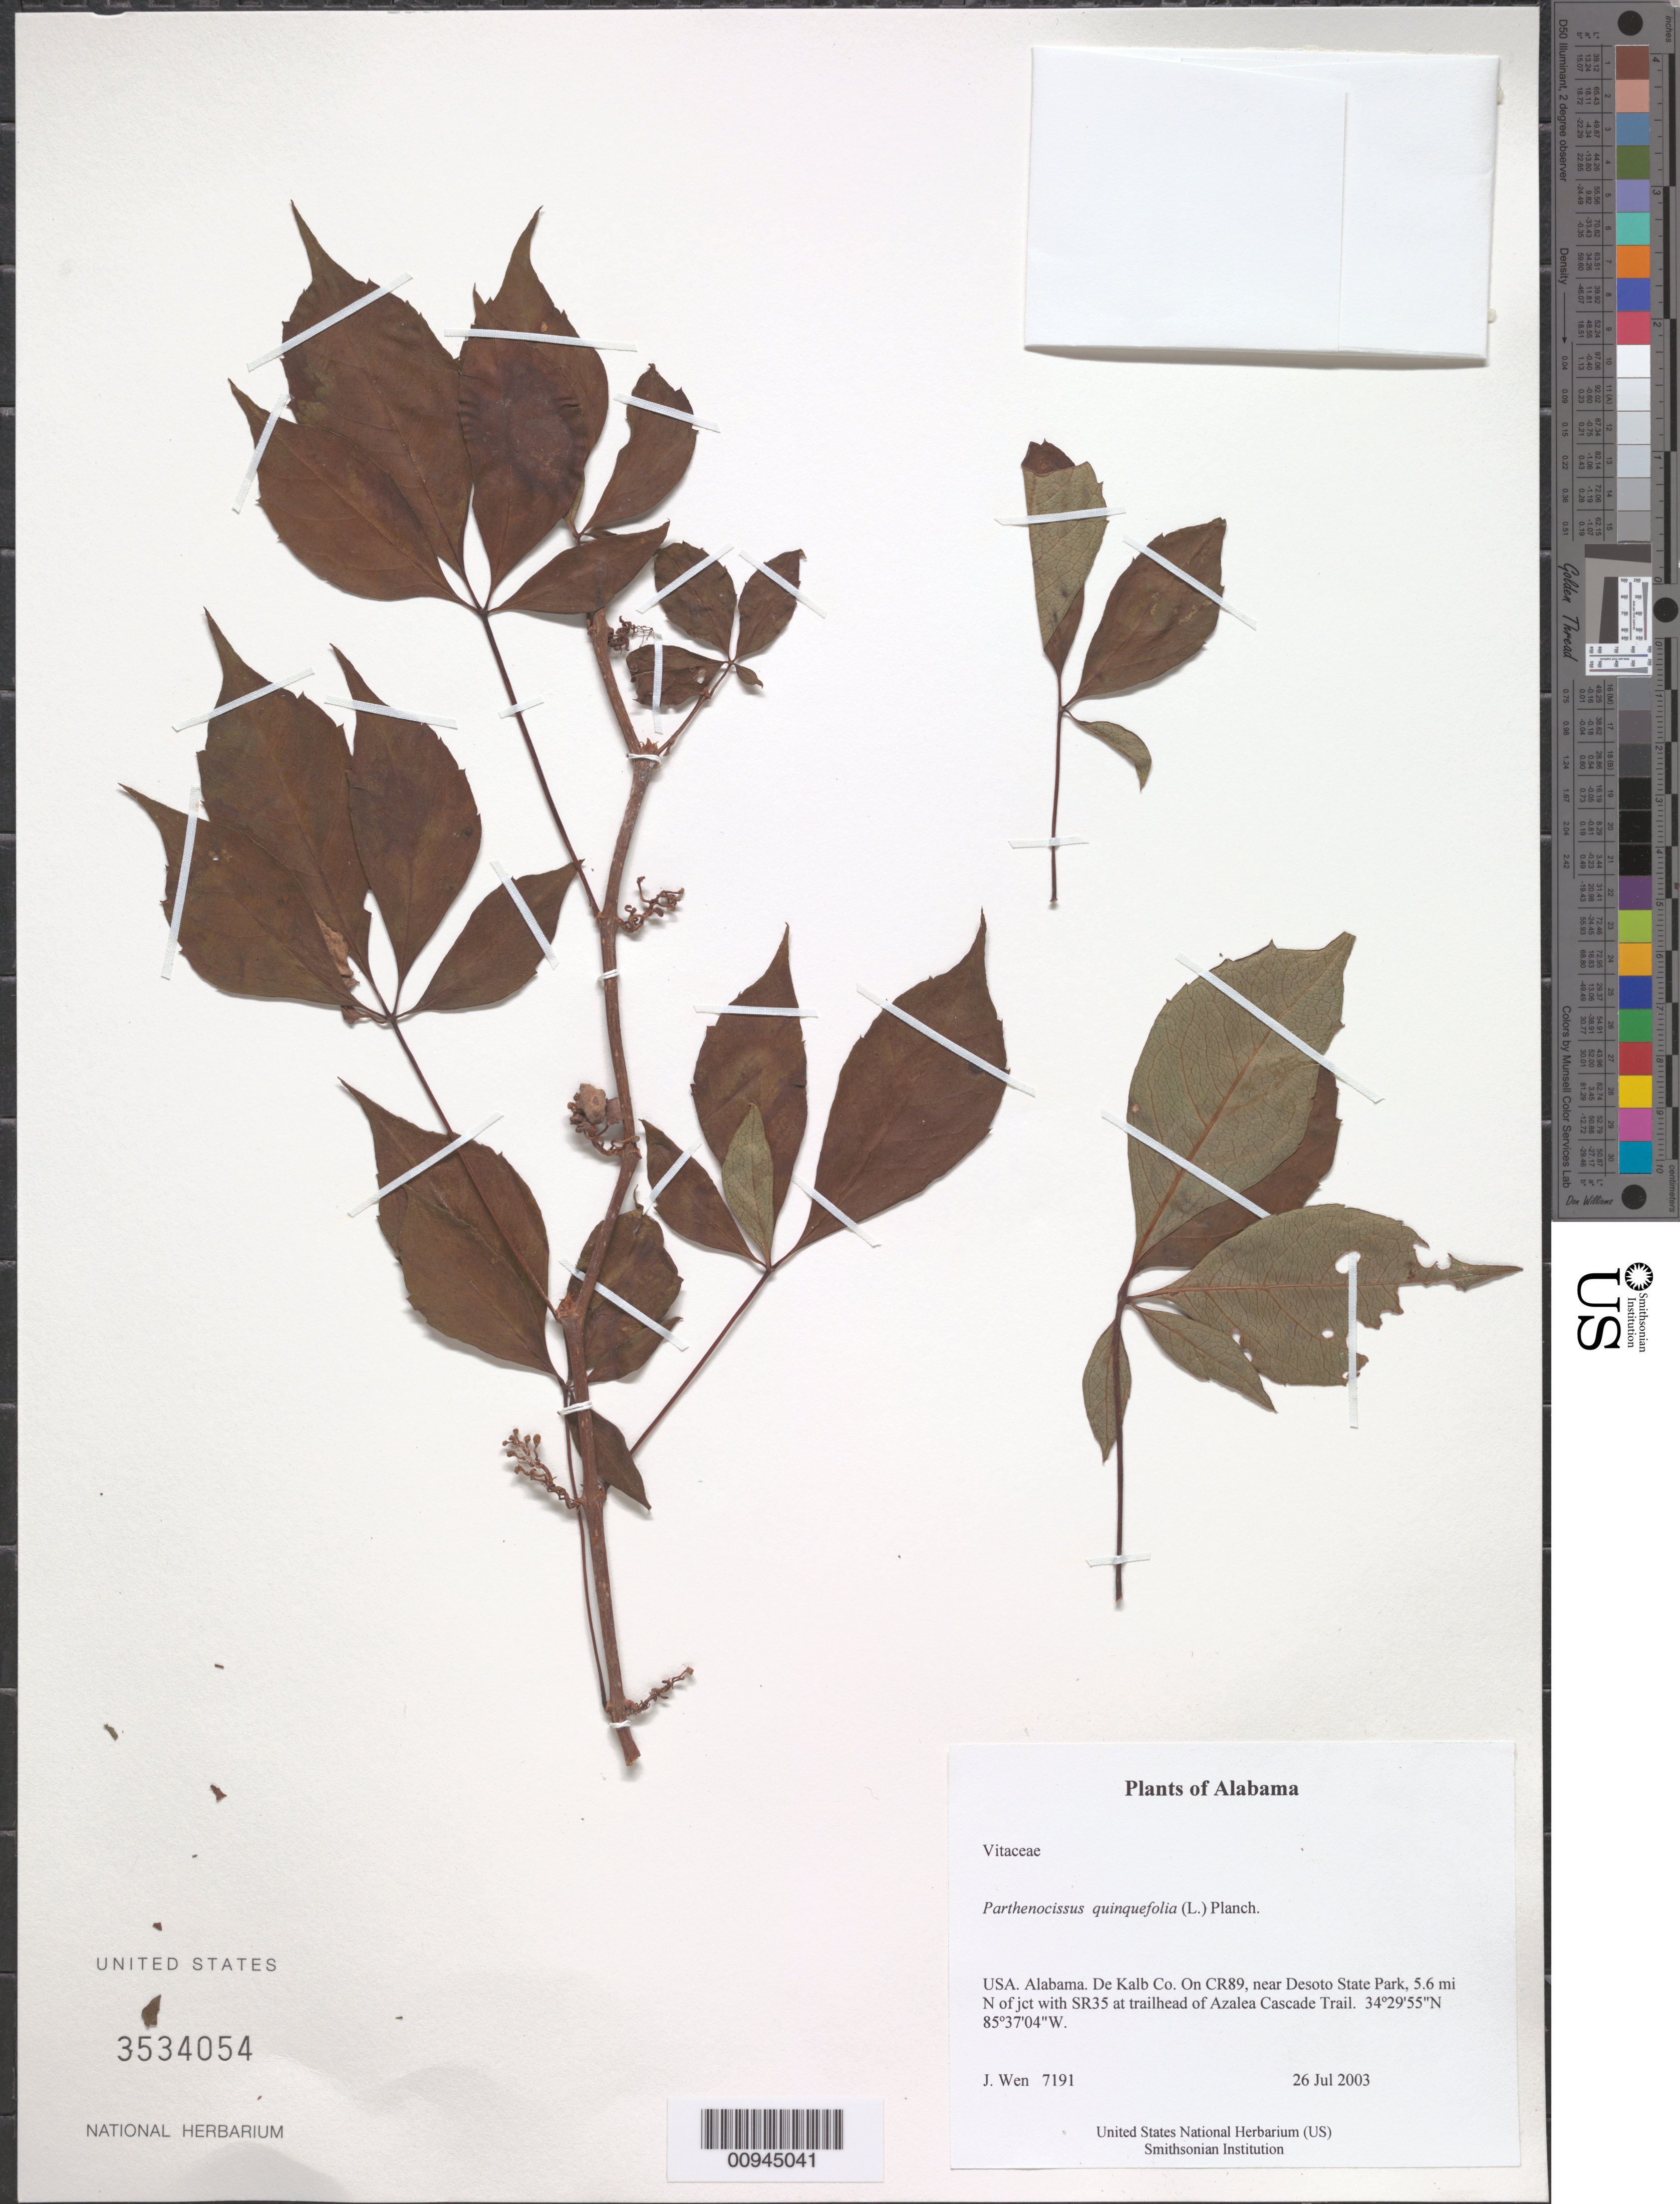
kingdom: Plantae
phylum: Tracheophyta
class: Magnoliopsida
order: Vitales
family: Vitaceae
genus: Parthenocissus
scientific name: Parthenocissus quinquefolia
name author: (L.) Planch.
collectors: J. Wen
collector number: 7191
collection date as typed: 26 Jul 2003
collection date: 2003-07-26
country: United States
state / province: Alabama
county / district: De Kalb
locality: On CR89, near Desoto State Park, 5.6 mi N of jct with SR35 at trailhead of Azalea Cascade Trail.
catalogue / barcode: US 3534054